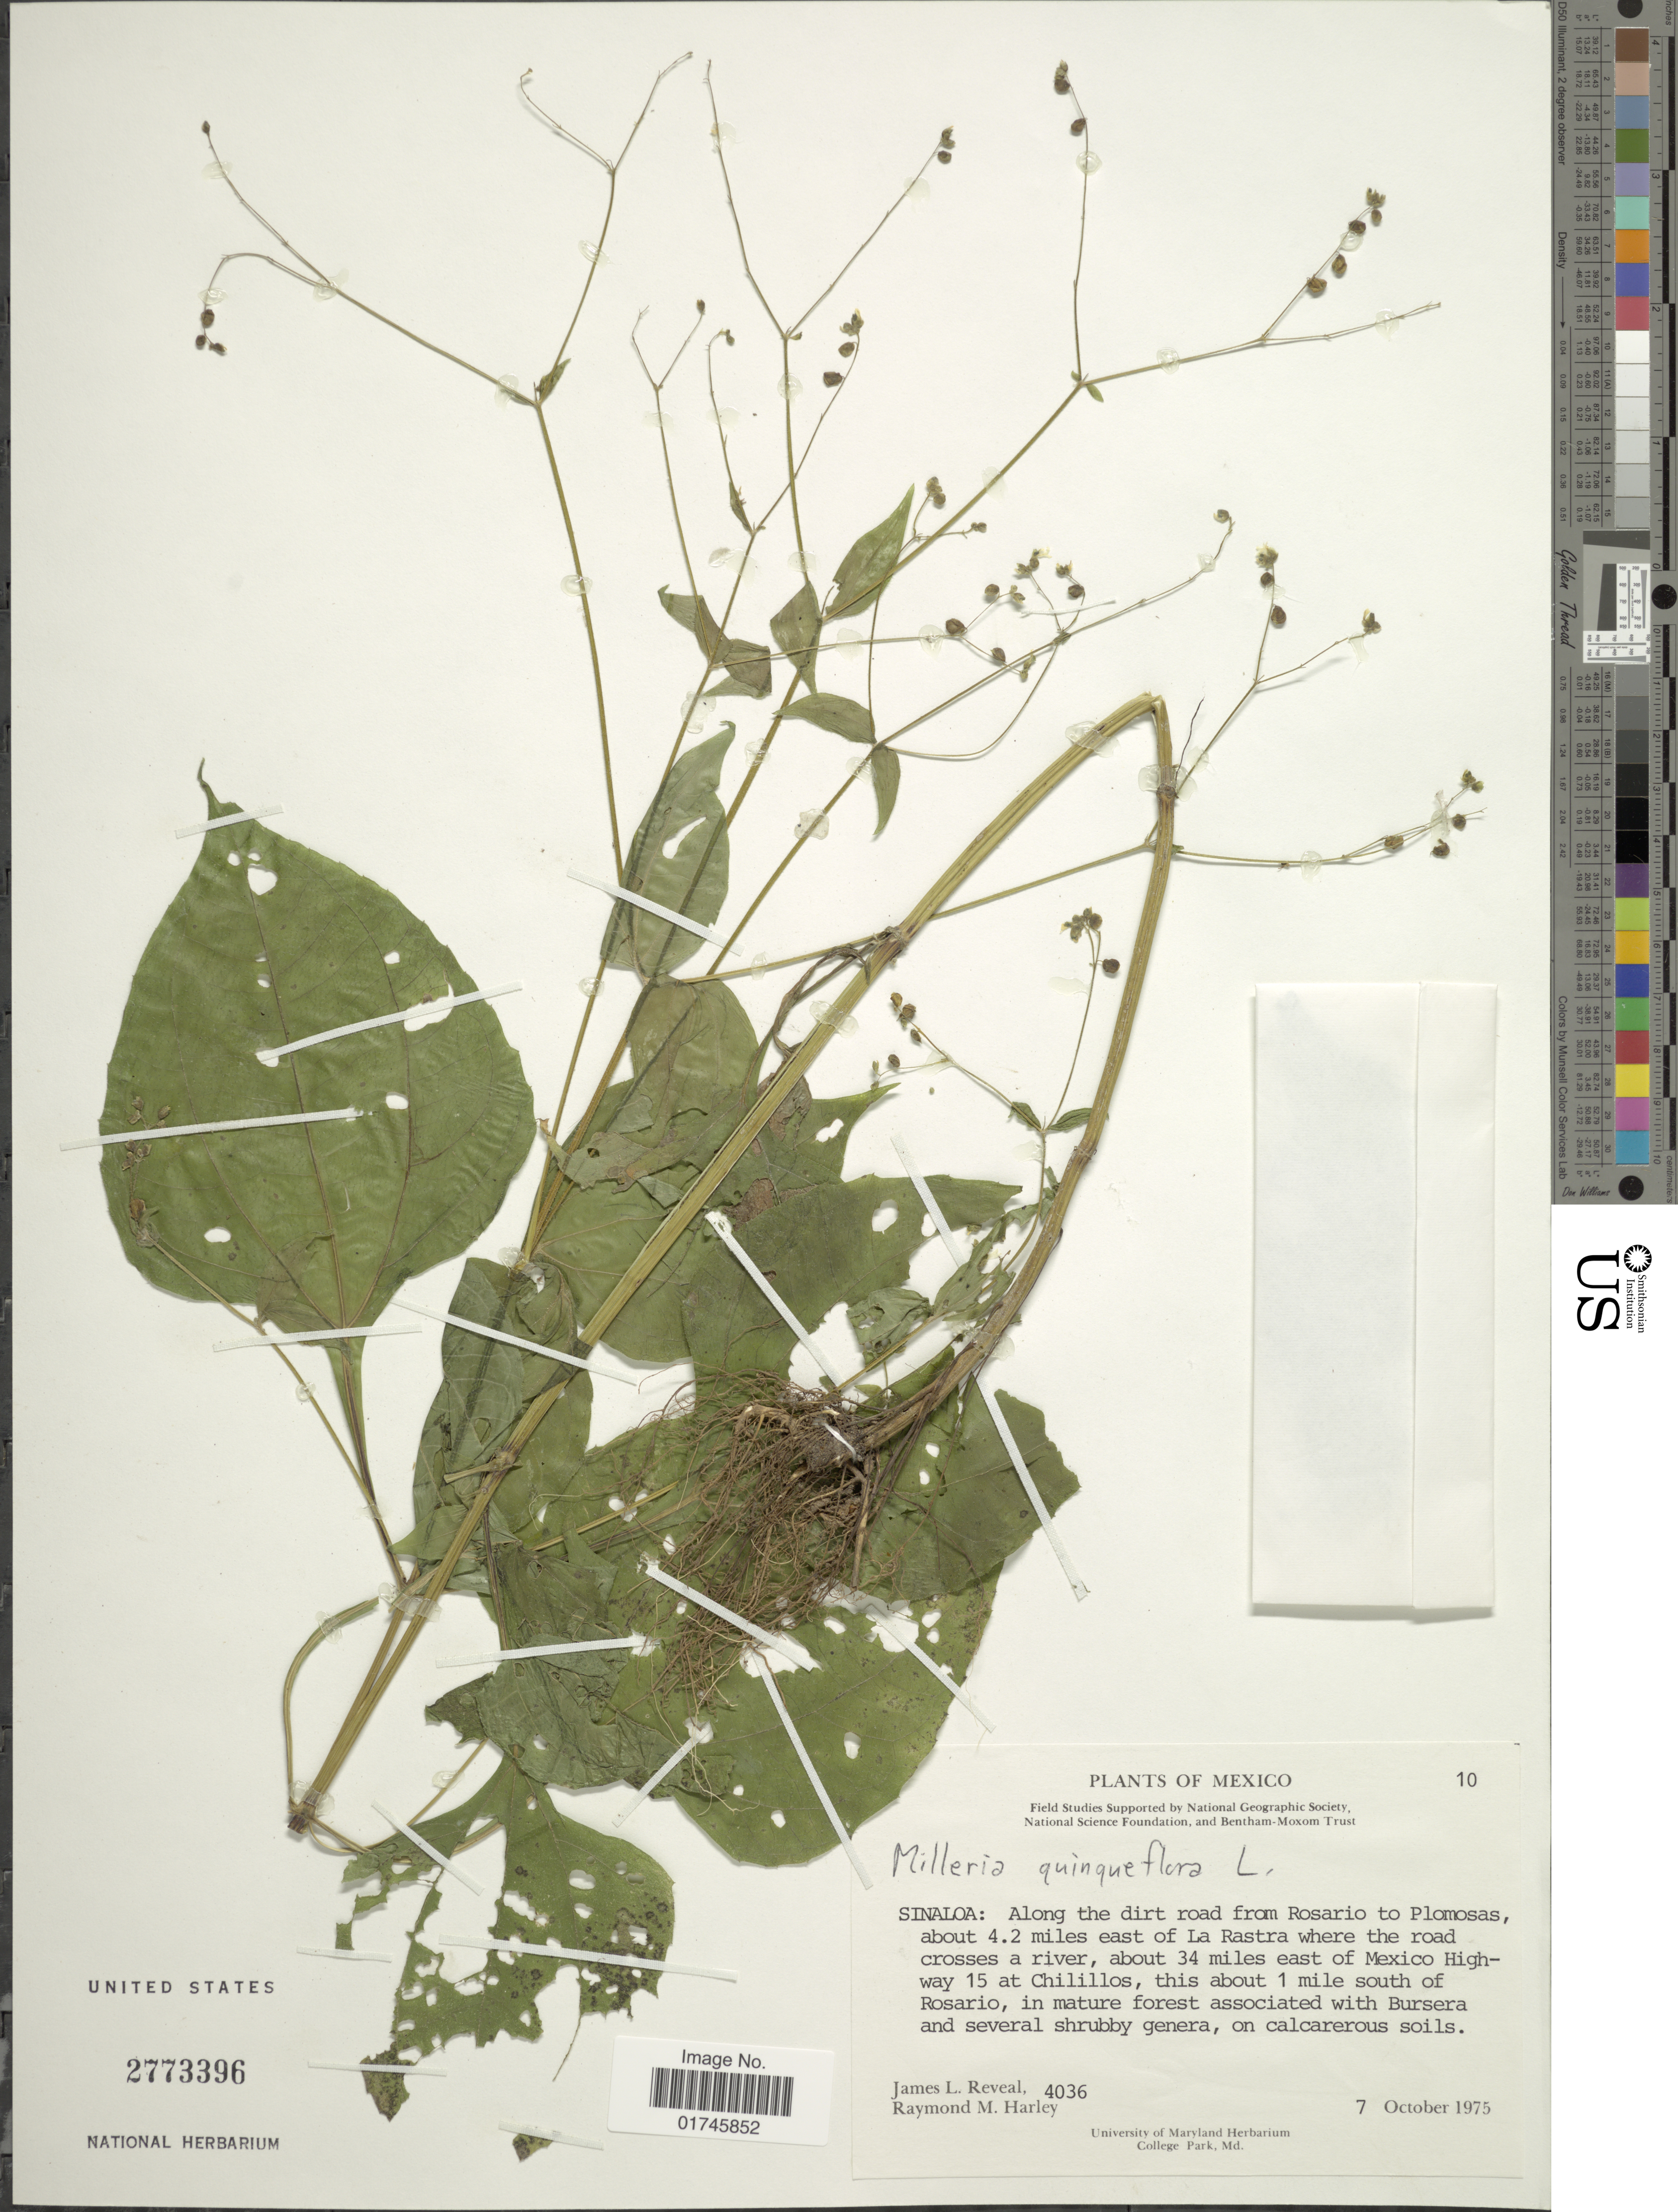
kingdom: Plantae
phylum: Tracheophyta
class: Magnoliopsida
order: Asterales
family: Asteraceae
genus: Milleria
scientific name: Milleria quinqueflora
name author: L.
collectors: J. L. Reveal & R. M. Harley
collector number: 4036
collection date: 1975-10-07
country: Mexico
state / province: Sinaloa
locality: Along the dirt road from Rosario to Plomosas, about 4.2 miles east of La Rastra where the road crosses a river,about 34 miles east of Mexico Highway 15 at Chilillos, this about 1 mile south of Rosario.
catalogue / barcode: US 2773396